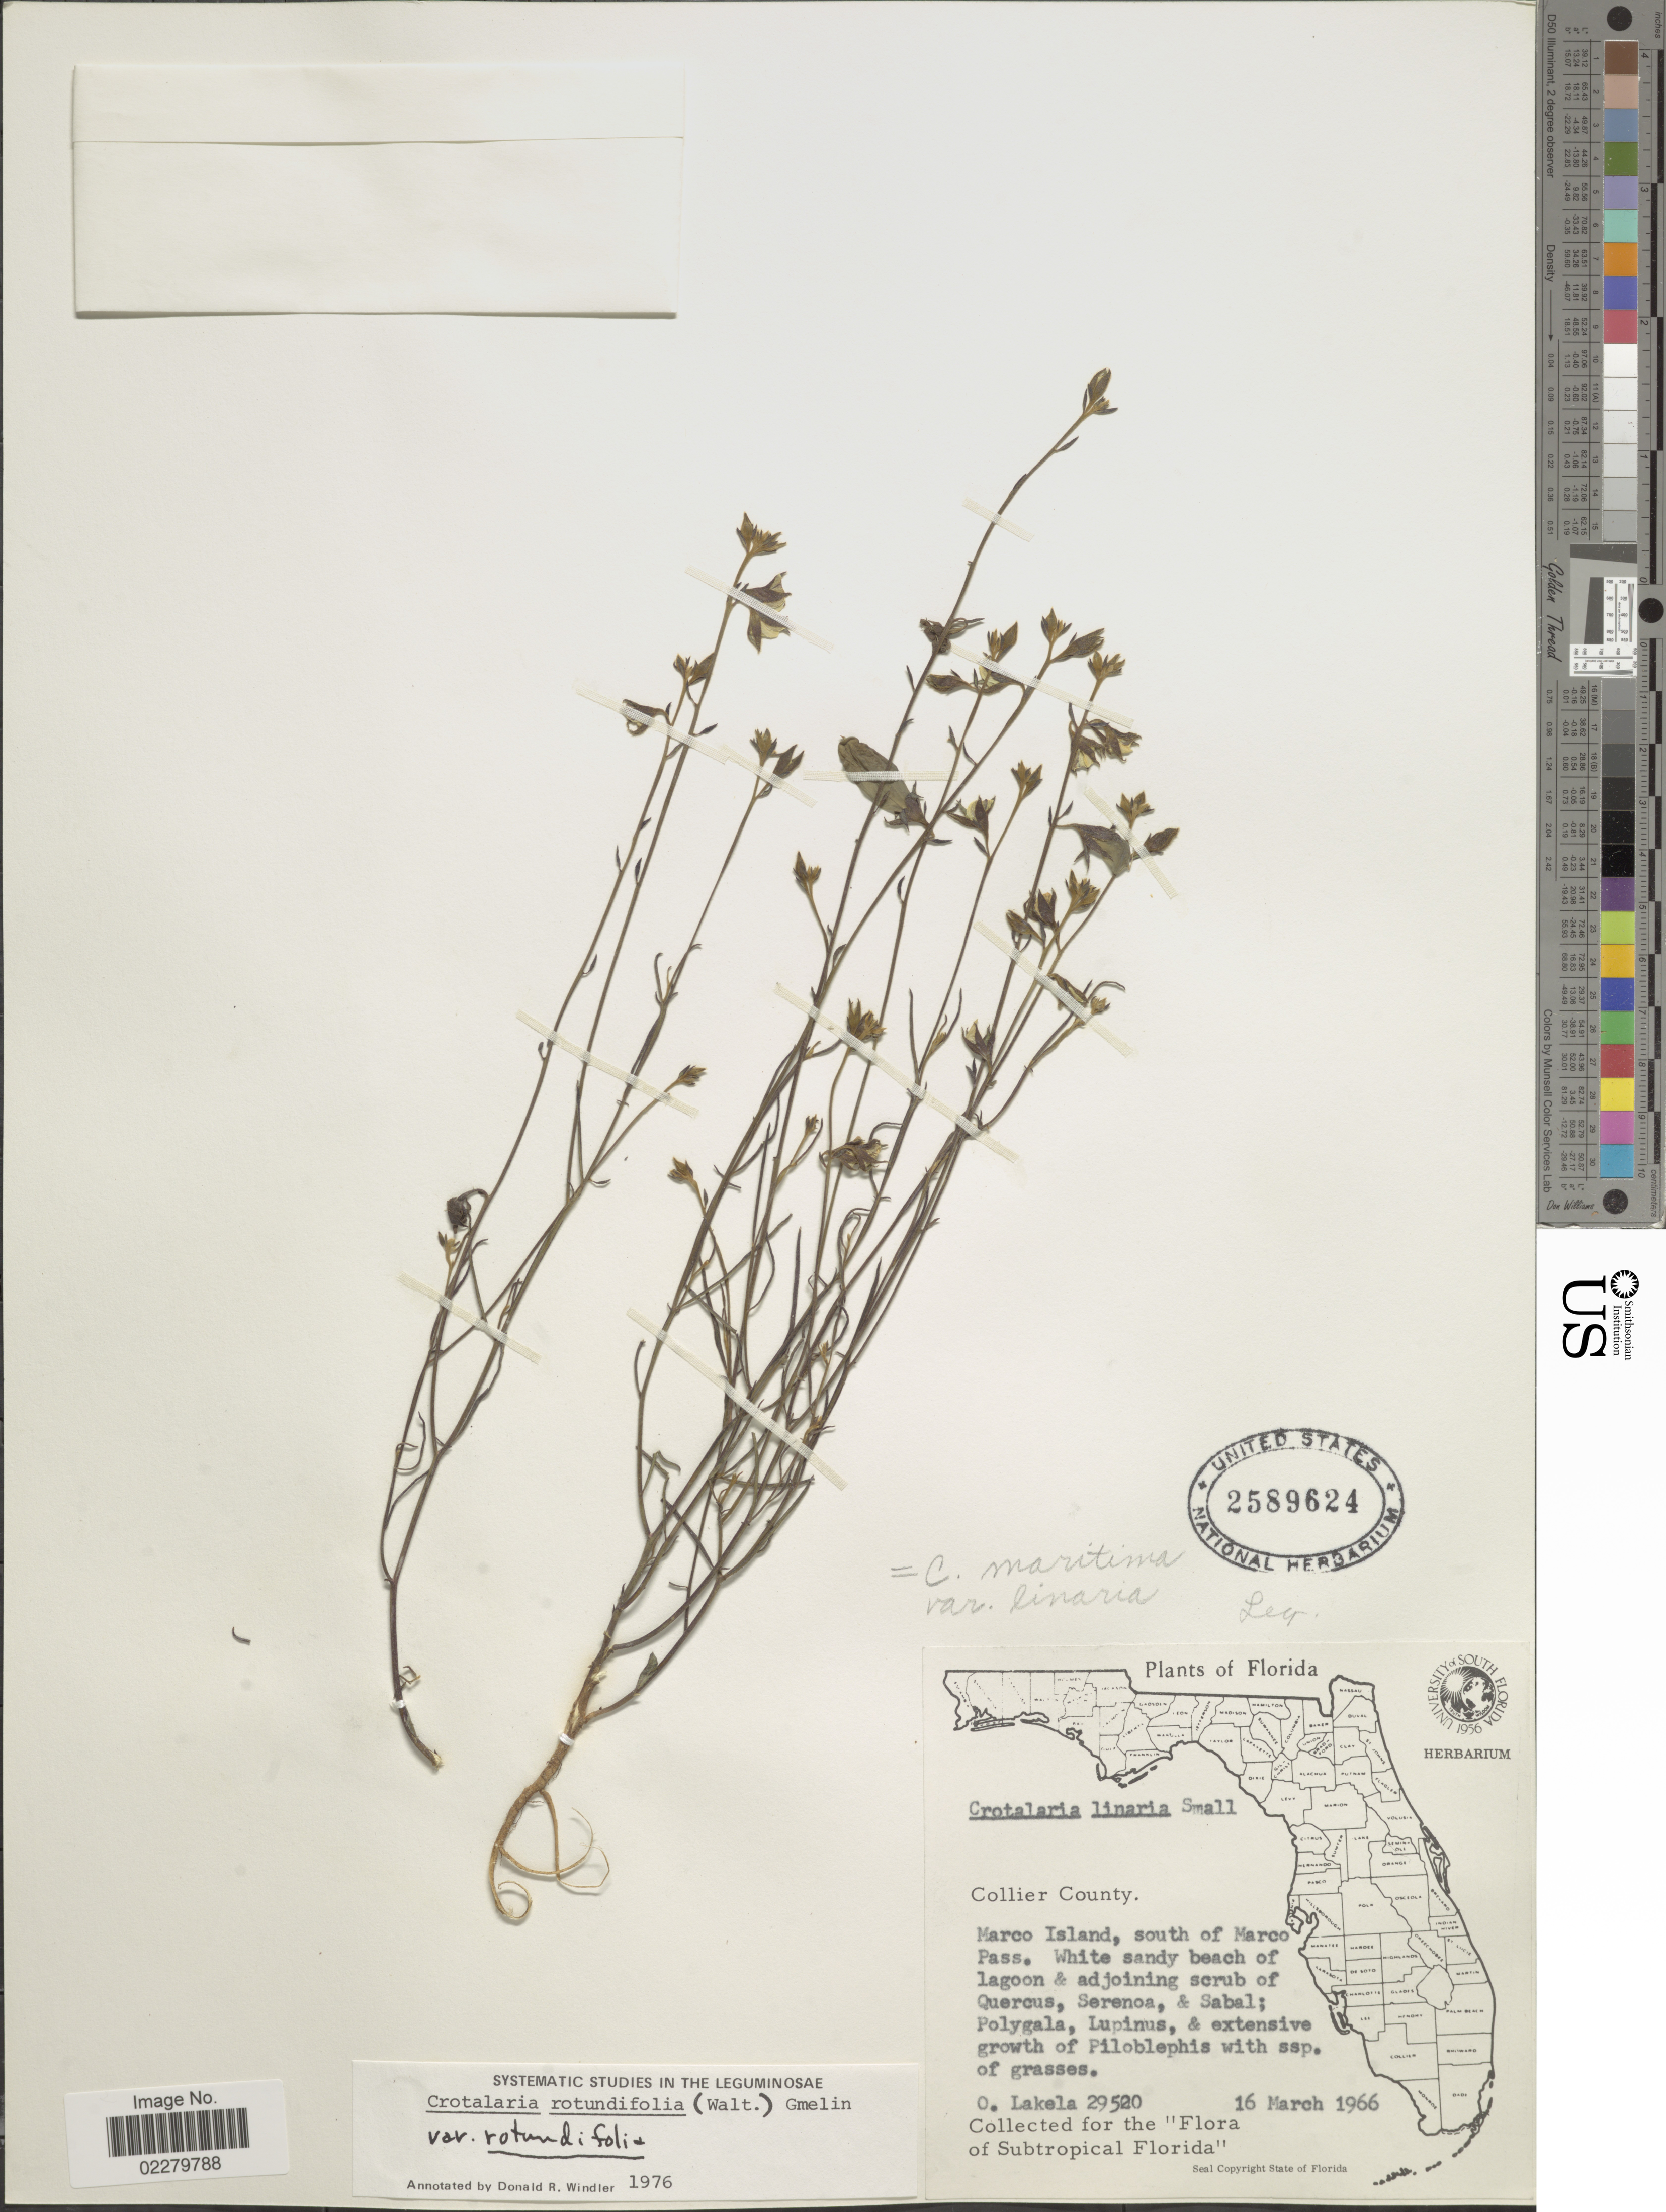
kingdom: Plantae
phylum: Tracheophyta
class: Magnoliopsida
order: Fabales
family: Fabaceae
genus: Crotalaria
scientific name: Crotalaria rotundifolia var. rotundifolia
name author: (Walter) J.F. Gmel.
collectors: O. Lakela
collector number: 29520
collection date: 1966-03-16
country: United States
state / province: Florida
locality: Collier County. Marco Island, south of Marco Pass.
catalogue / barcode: US 2589624